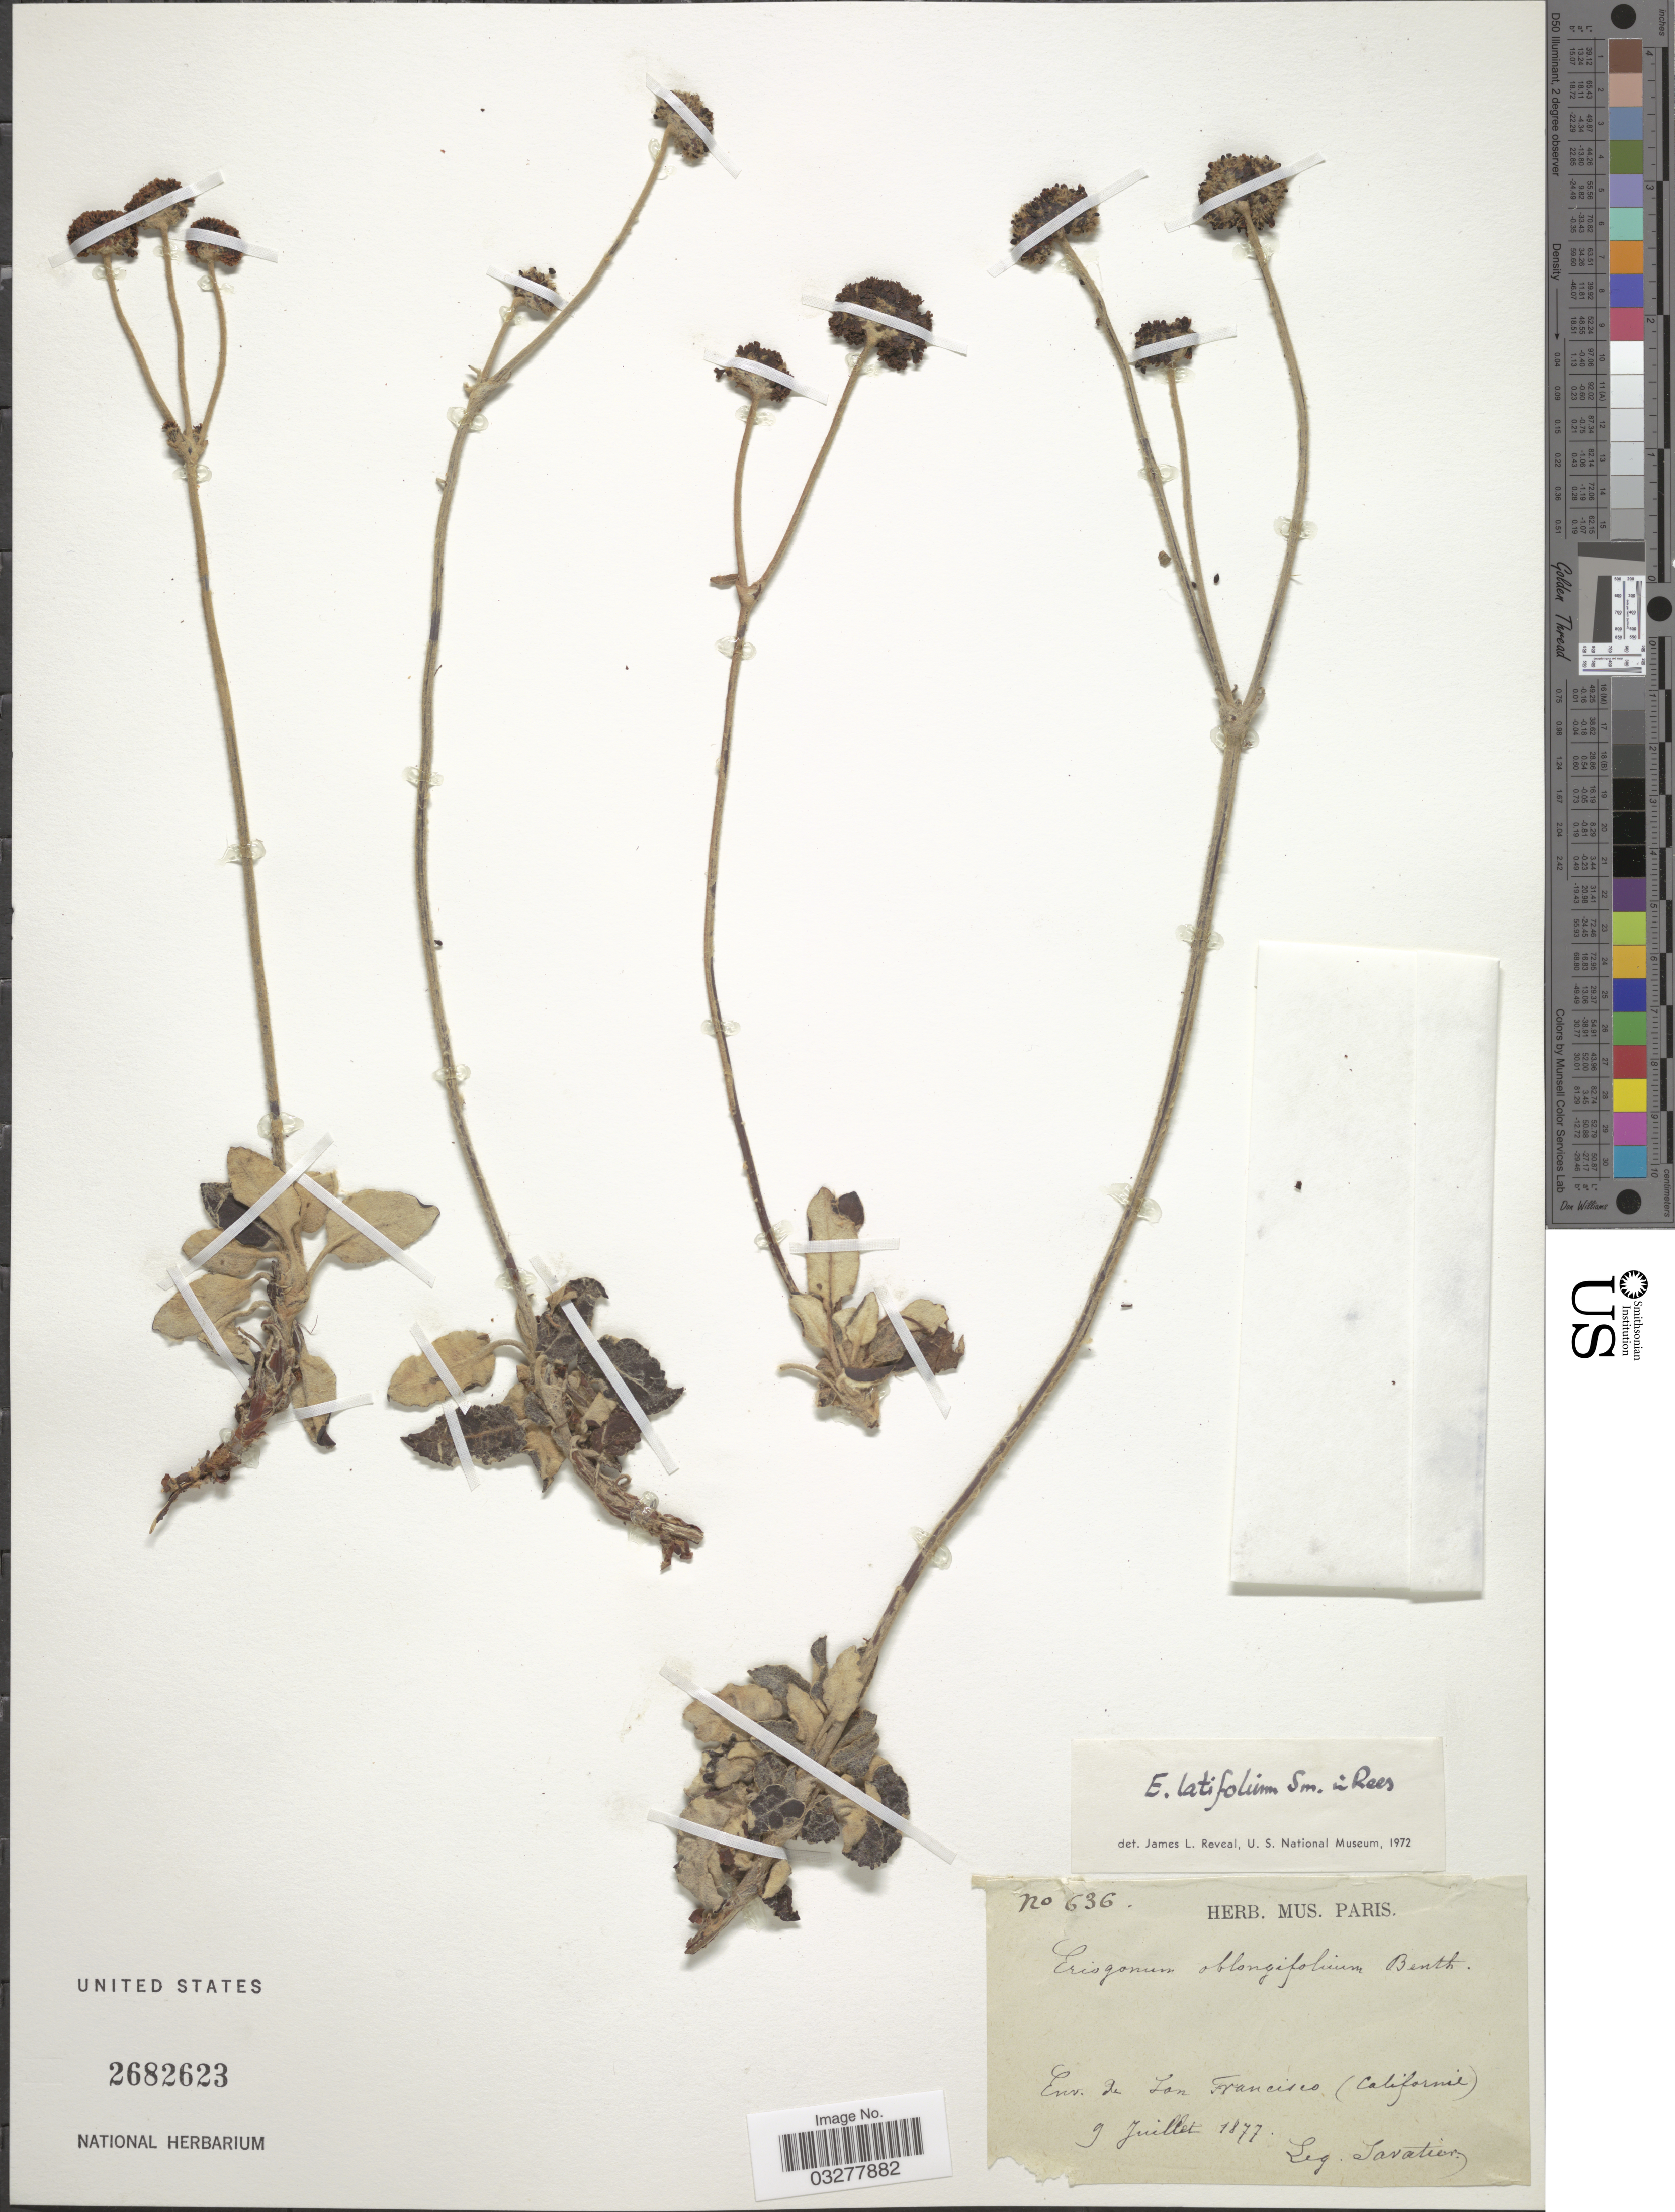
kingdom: Plantae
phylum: Tracheophyta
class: Magnoliopsida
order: Caryophyllales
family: Polygonaceae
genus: Eriogonum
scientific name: Eriogonum latifolium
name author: Sm.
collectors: Savatier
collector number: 636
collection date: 1877-07-09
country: United States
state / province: California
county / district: San Francisco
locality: Env. de San Francisco.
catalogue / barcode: US 2682623